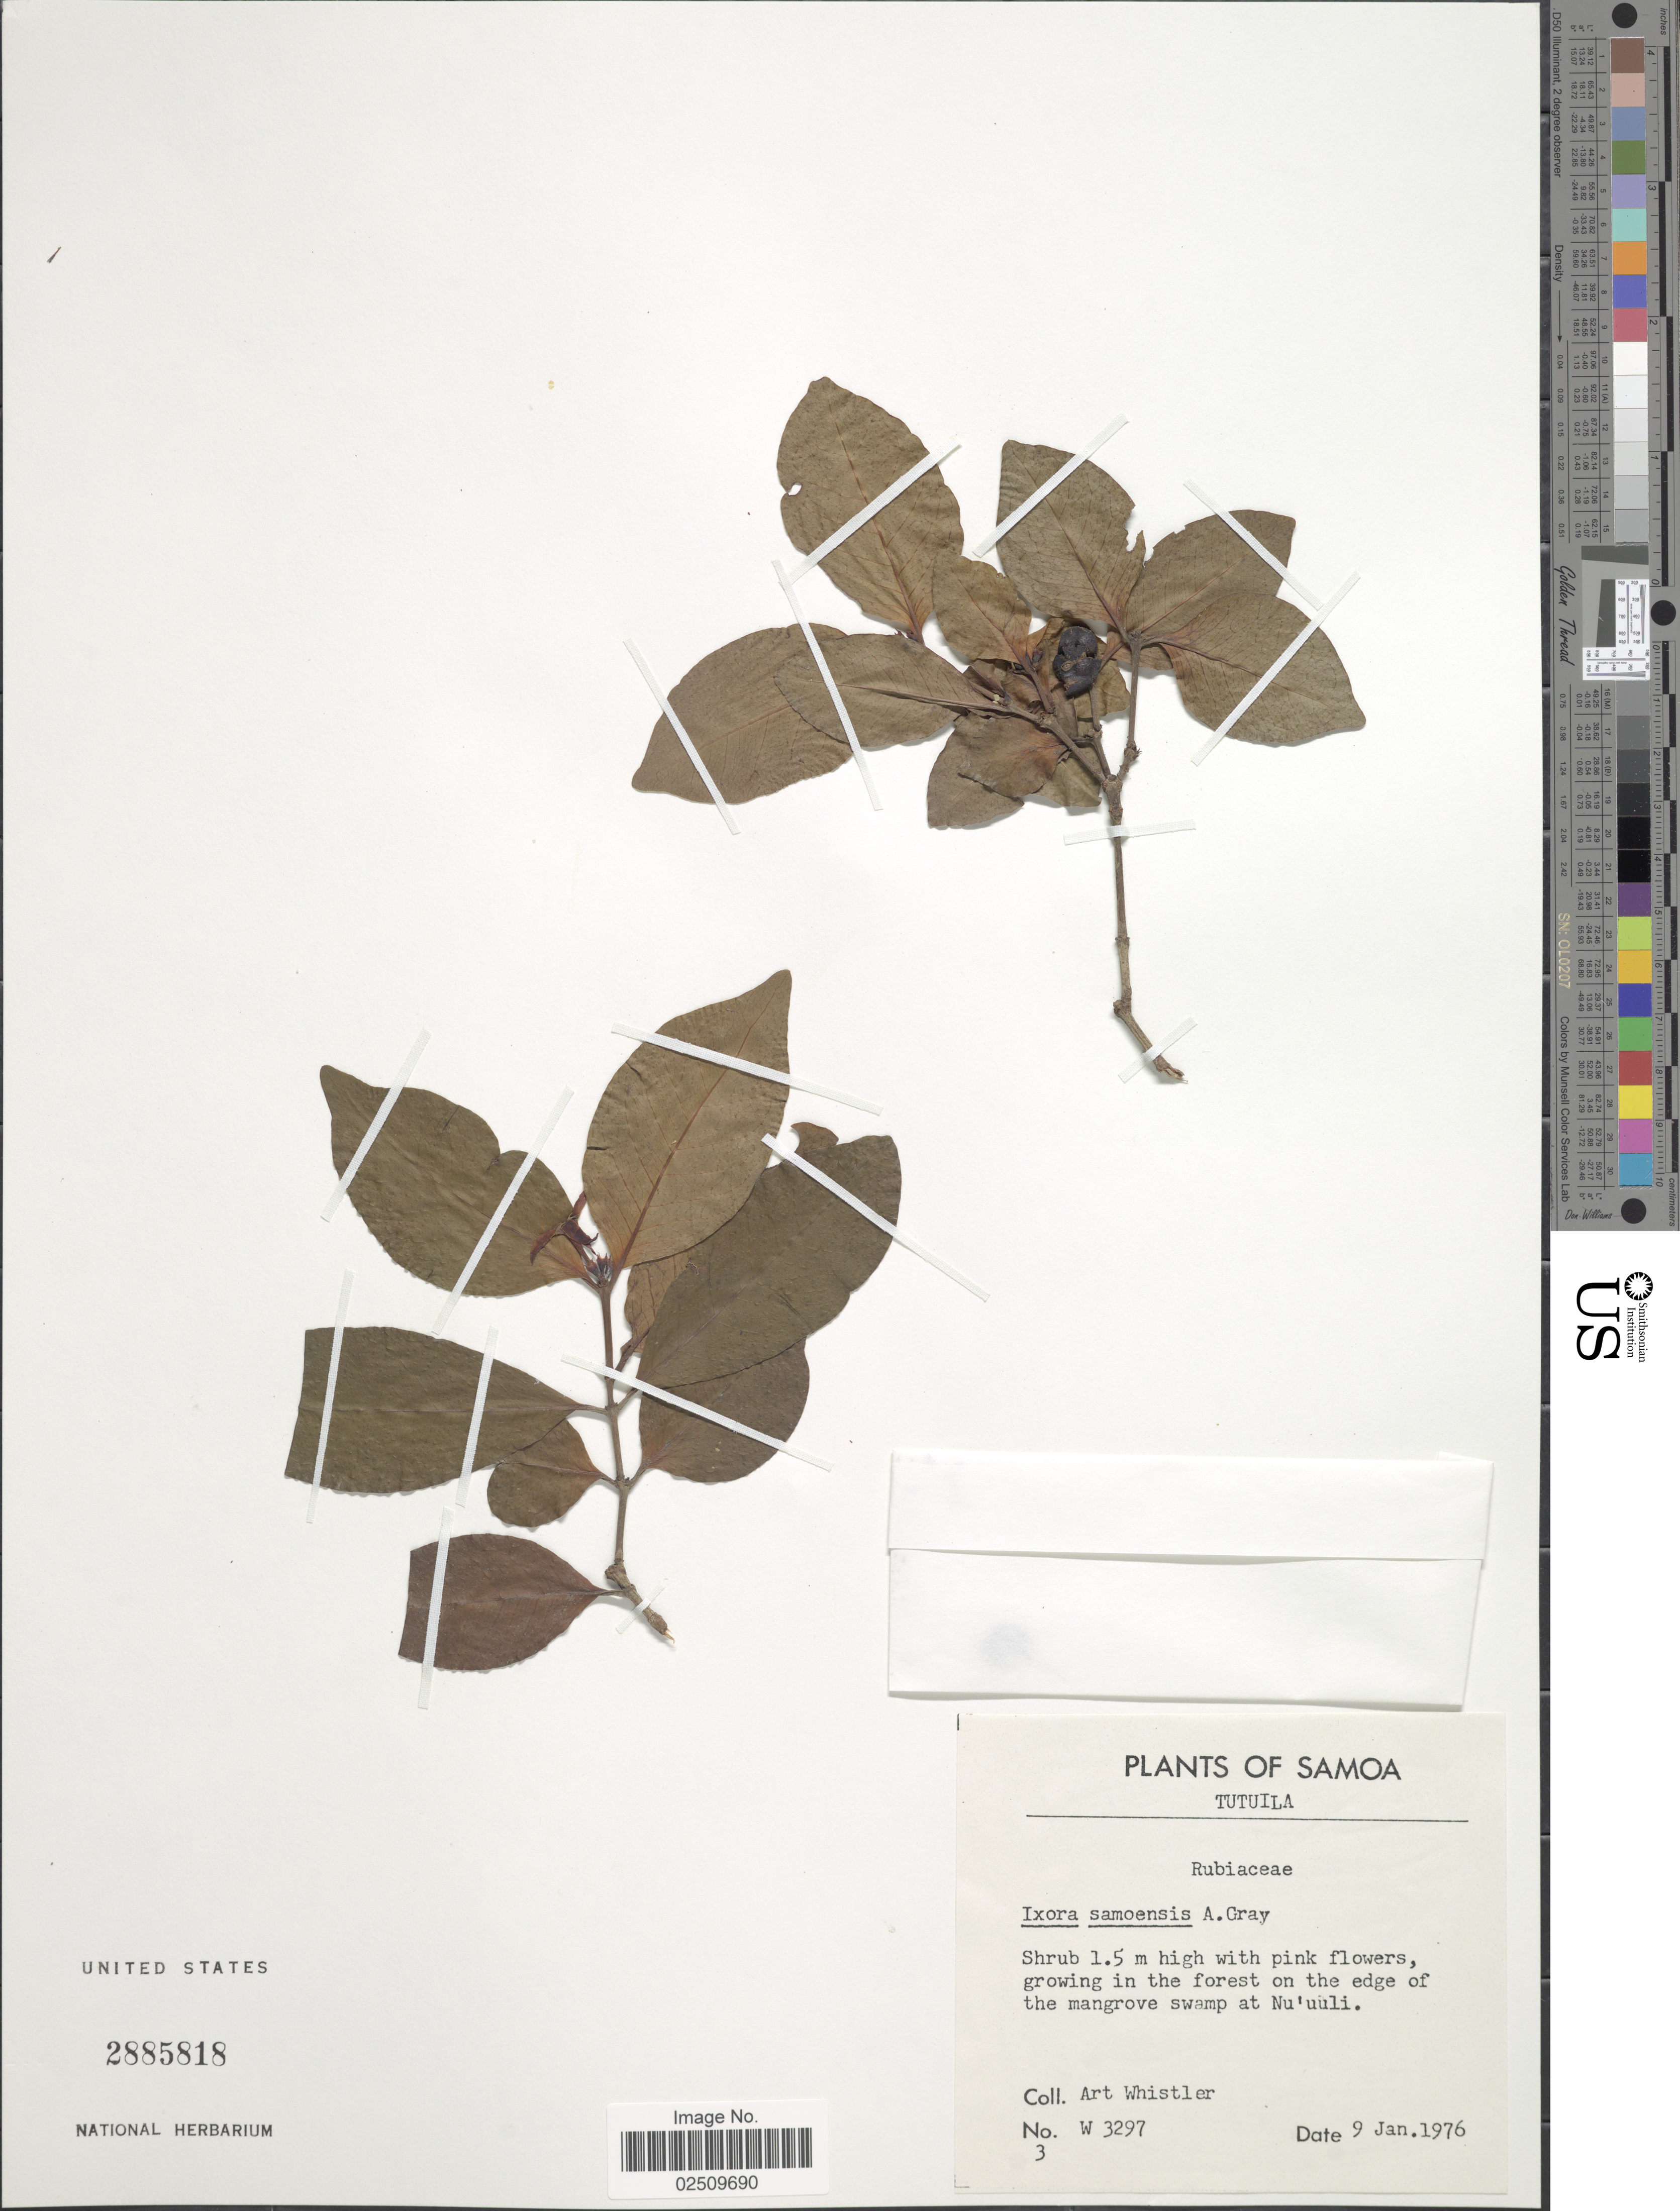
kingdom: Plantae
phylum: Tracheophyta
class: Magnoliopsida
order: Gentianales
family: Rubiaceae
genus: Ixora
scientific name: Ixora samoensis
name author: A. Gray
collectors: A. Whistler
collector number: W 3297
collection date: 1976-01-09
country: American Samoa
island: Tutuila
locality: Tutuila, growing in the forest on the edge of the mangrove swamp at Ny'uuli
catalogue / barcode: US 2885818